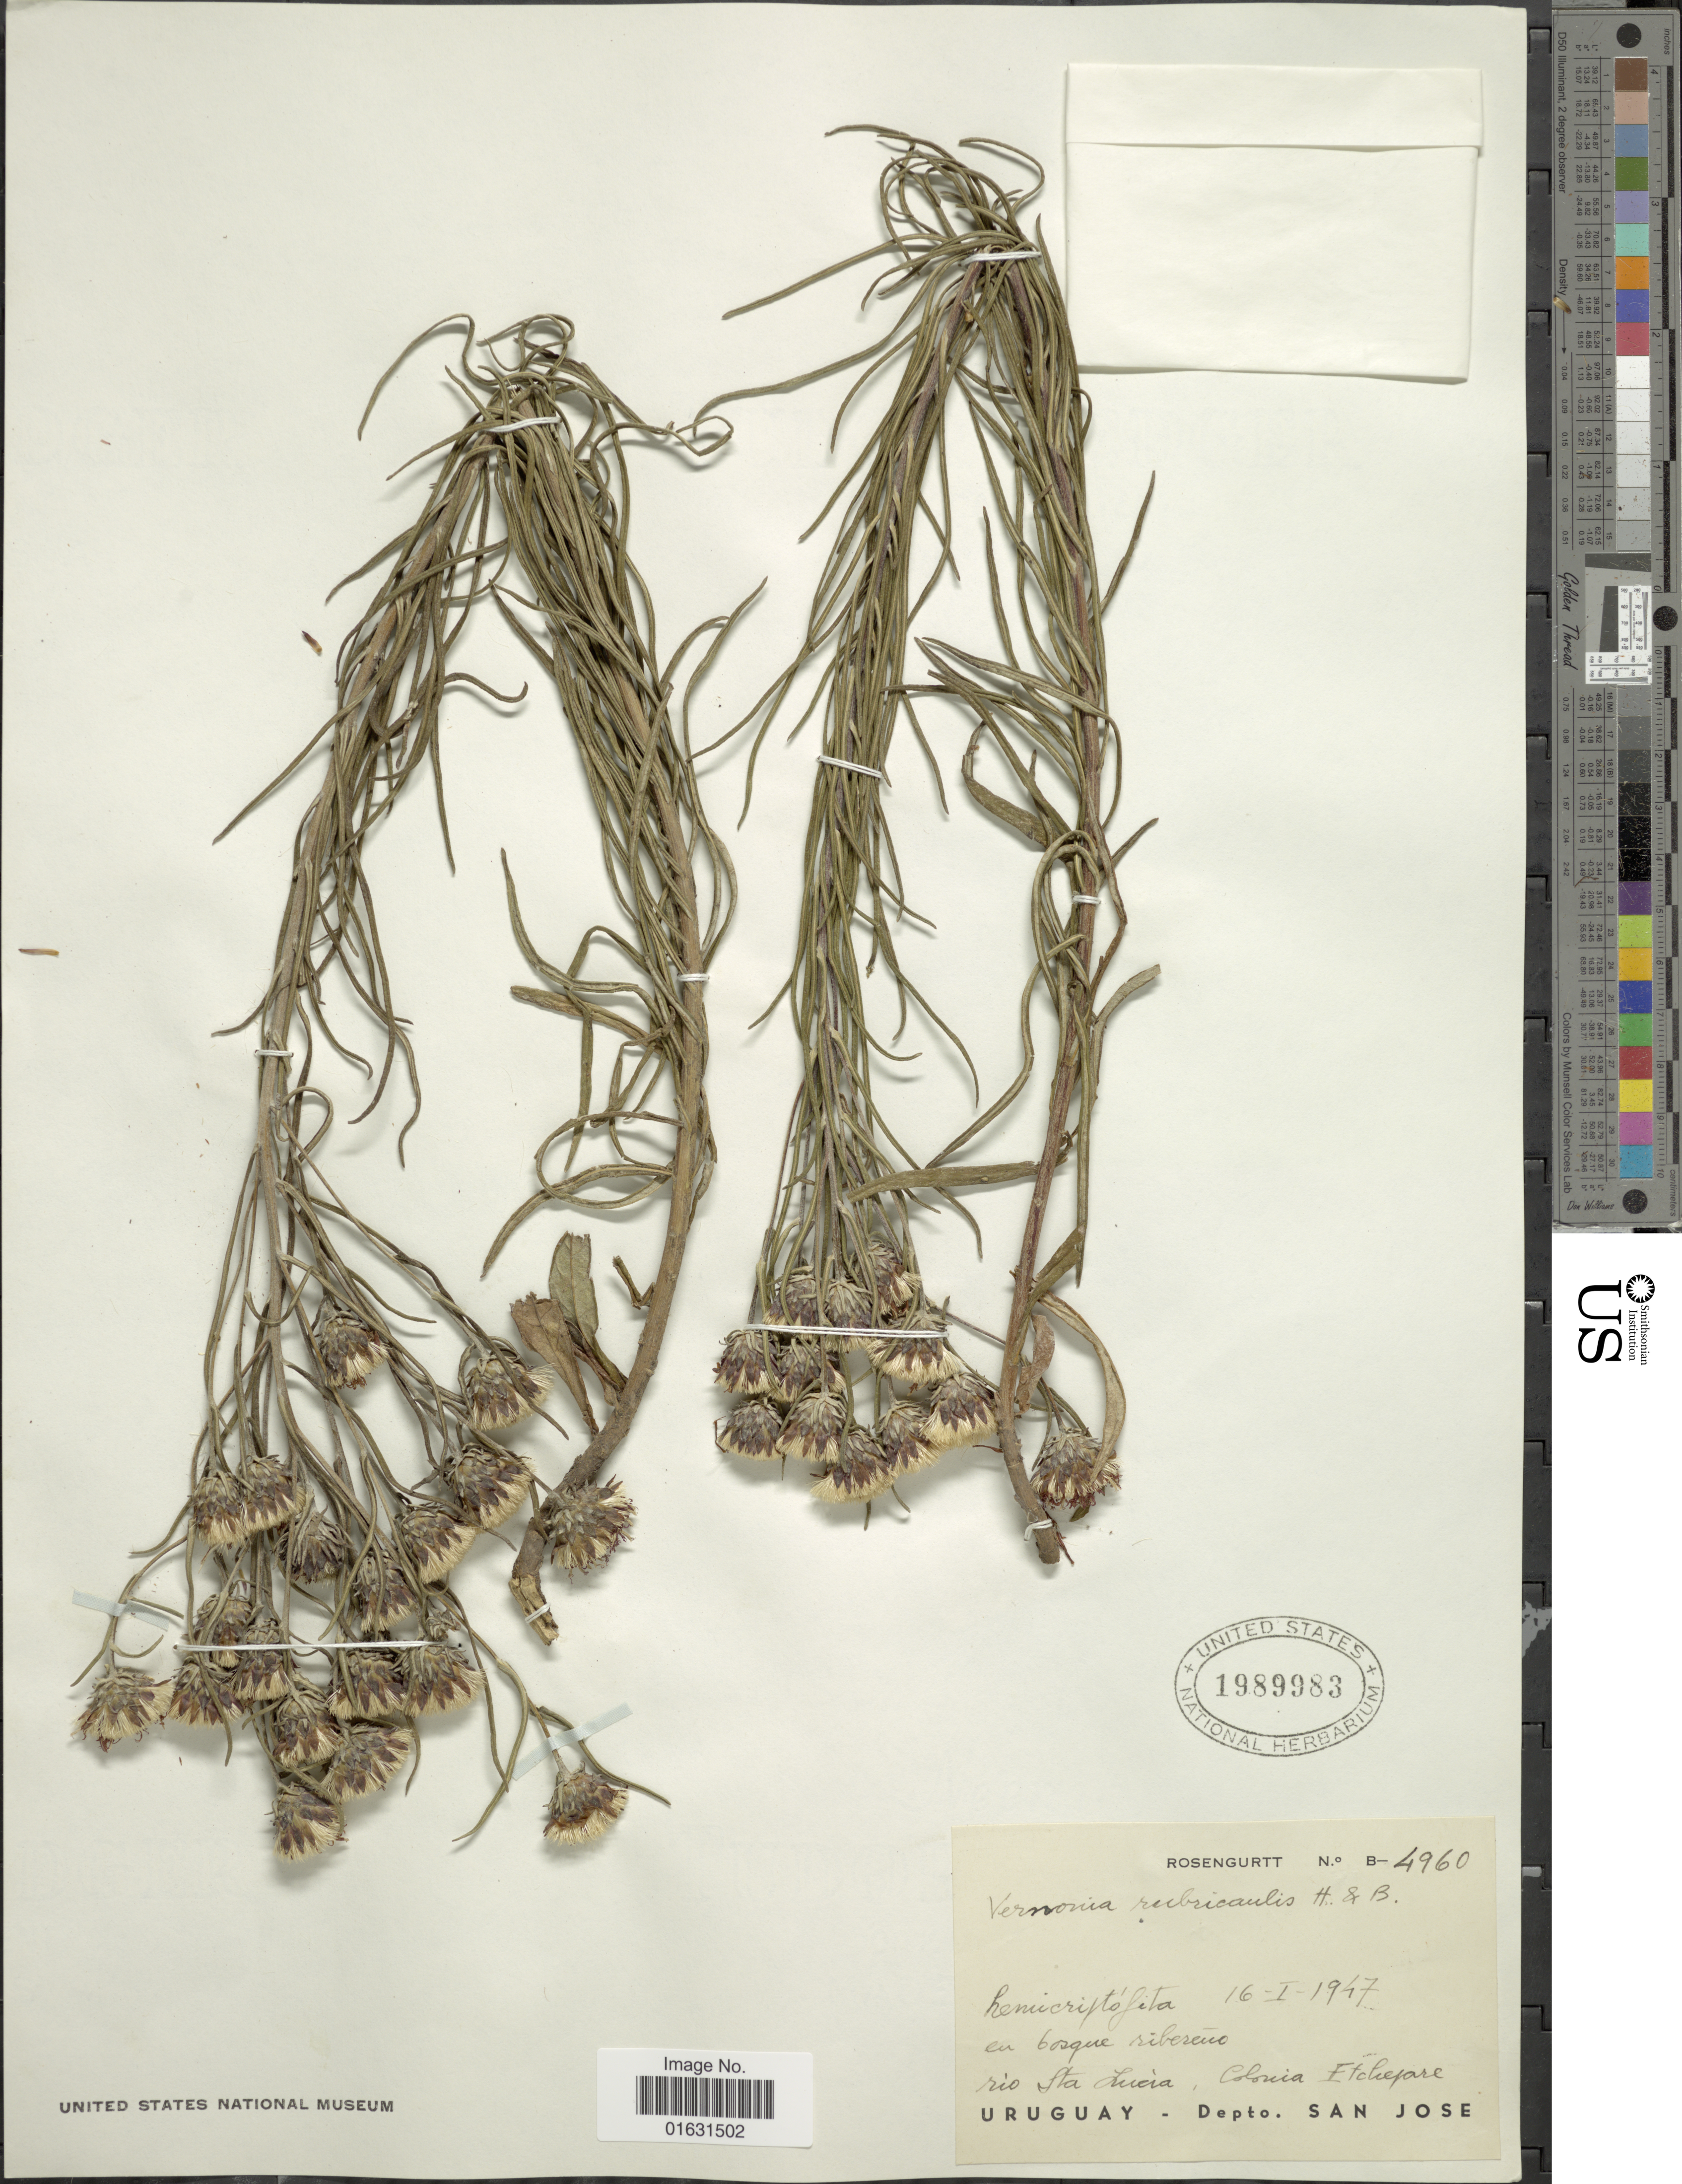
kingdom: Plantae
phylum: Tracheophyta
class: Magnoliopsida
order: Asterales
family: Asteraceae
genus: Lessingianthus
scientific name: Lessingianthus rubricaulis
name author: (Humb. & Bonpl.) H. Rob.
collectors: Rosengurtt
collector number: B-4960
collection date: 1947-01-16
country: Uruguay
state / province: San Jose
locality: Dept. San Jose, Hemicritofita, en bosque ribereuc, Rio sta lucia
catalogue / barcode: US 1989983